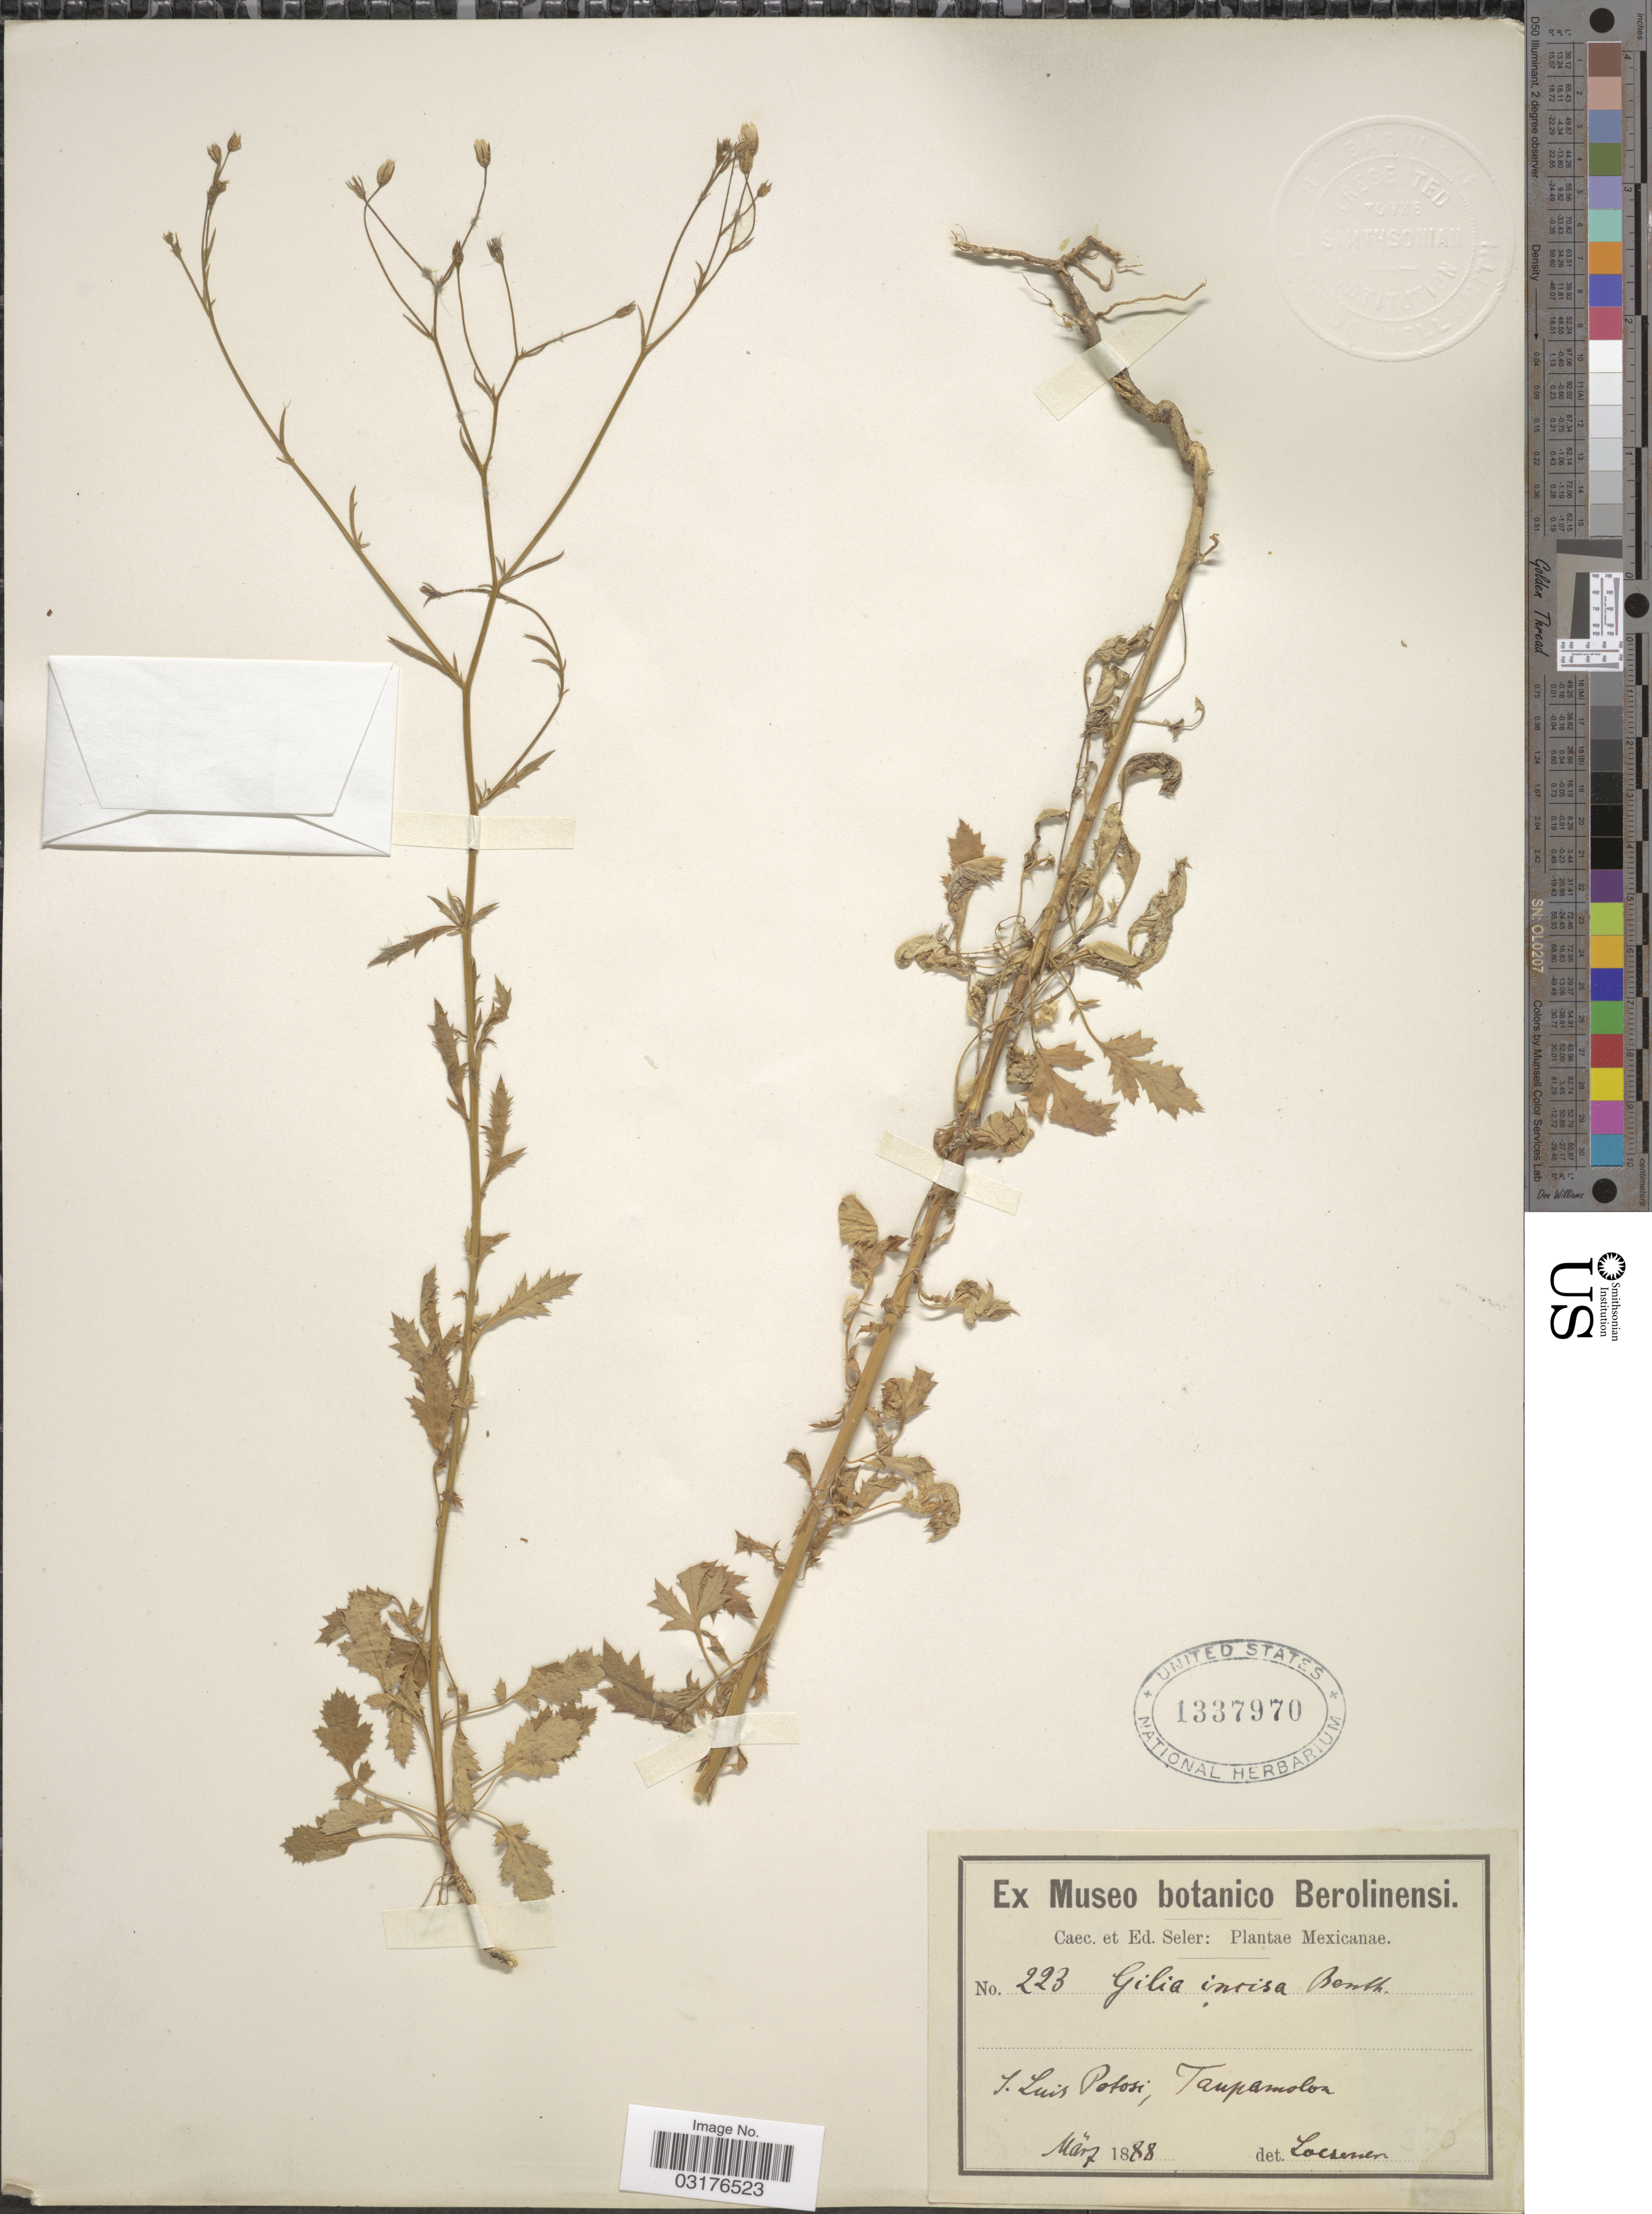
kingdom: Plantae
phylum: Tracheophyta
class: Magnoliopsida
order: Ericales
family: Polemoniaceae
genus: Giliastrum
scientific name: Giliastrum incisum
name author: (Benth.) J.M. Porter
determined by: Strong, Mark T., (BOT), Smithsonian Institution - National Museum of Natural History (UNITED STATES)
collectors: ex Caec. et Ed Seler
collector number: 223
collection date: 1888-03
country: Mexico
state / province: San Luis Potosí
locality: Tampamolon.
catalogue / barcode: US 1337970